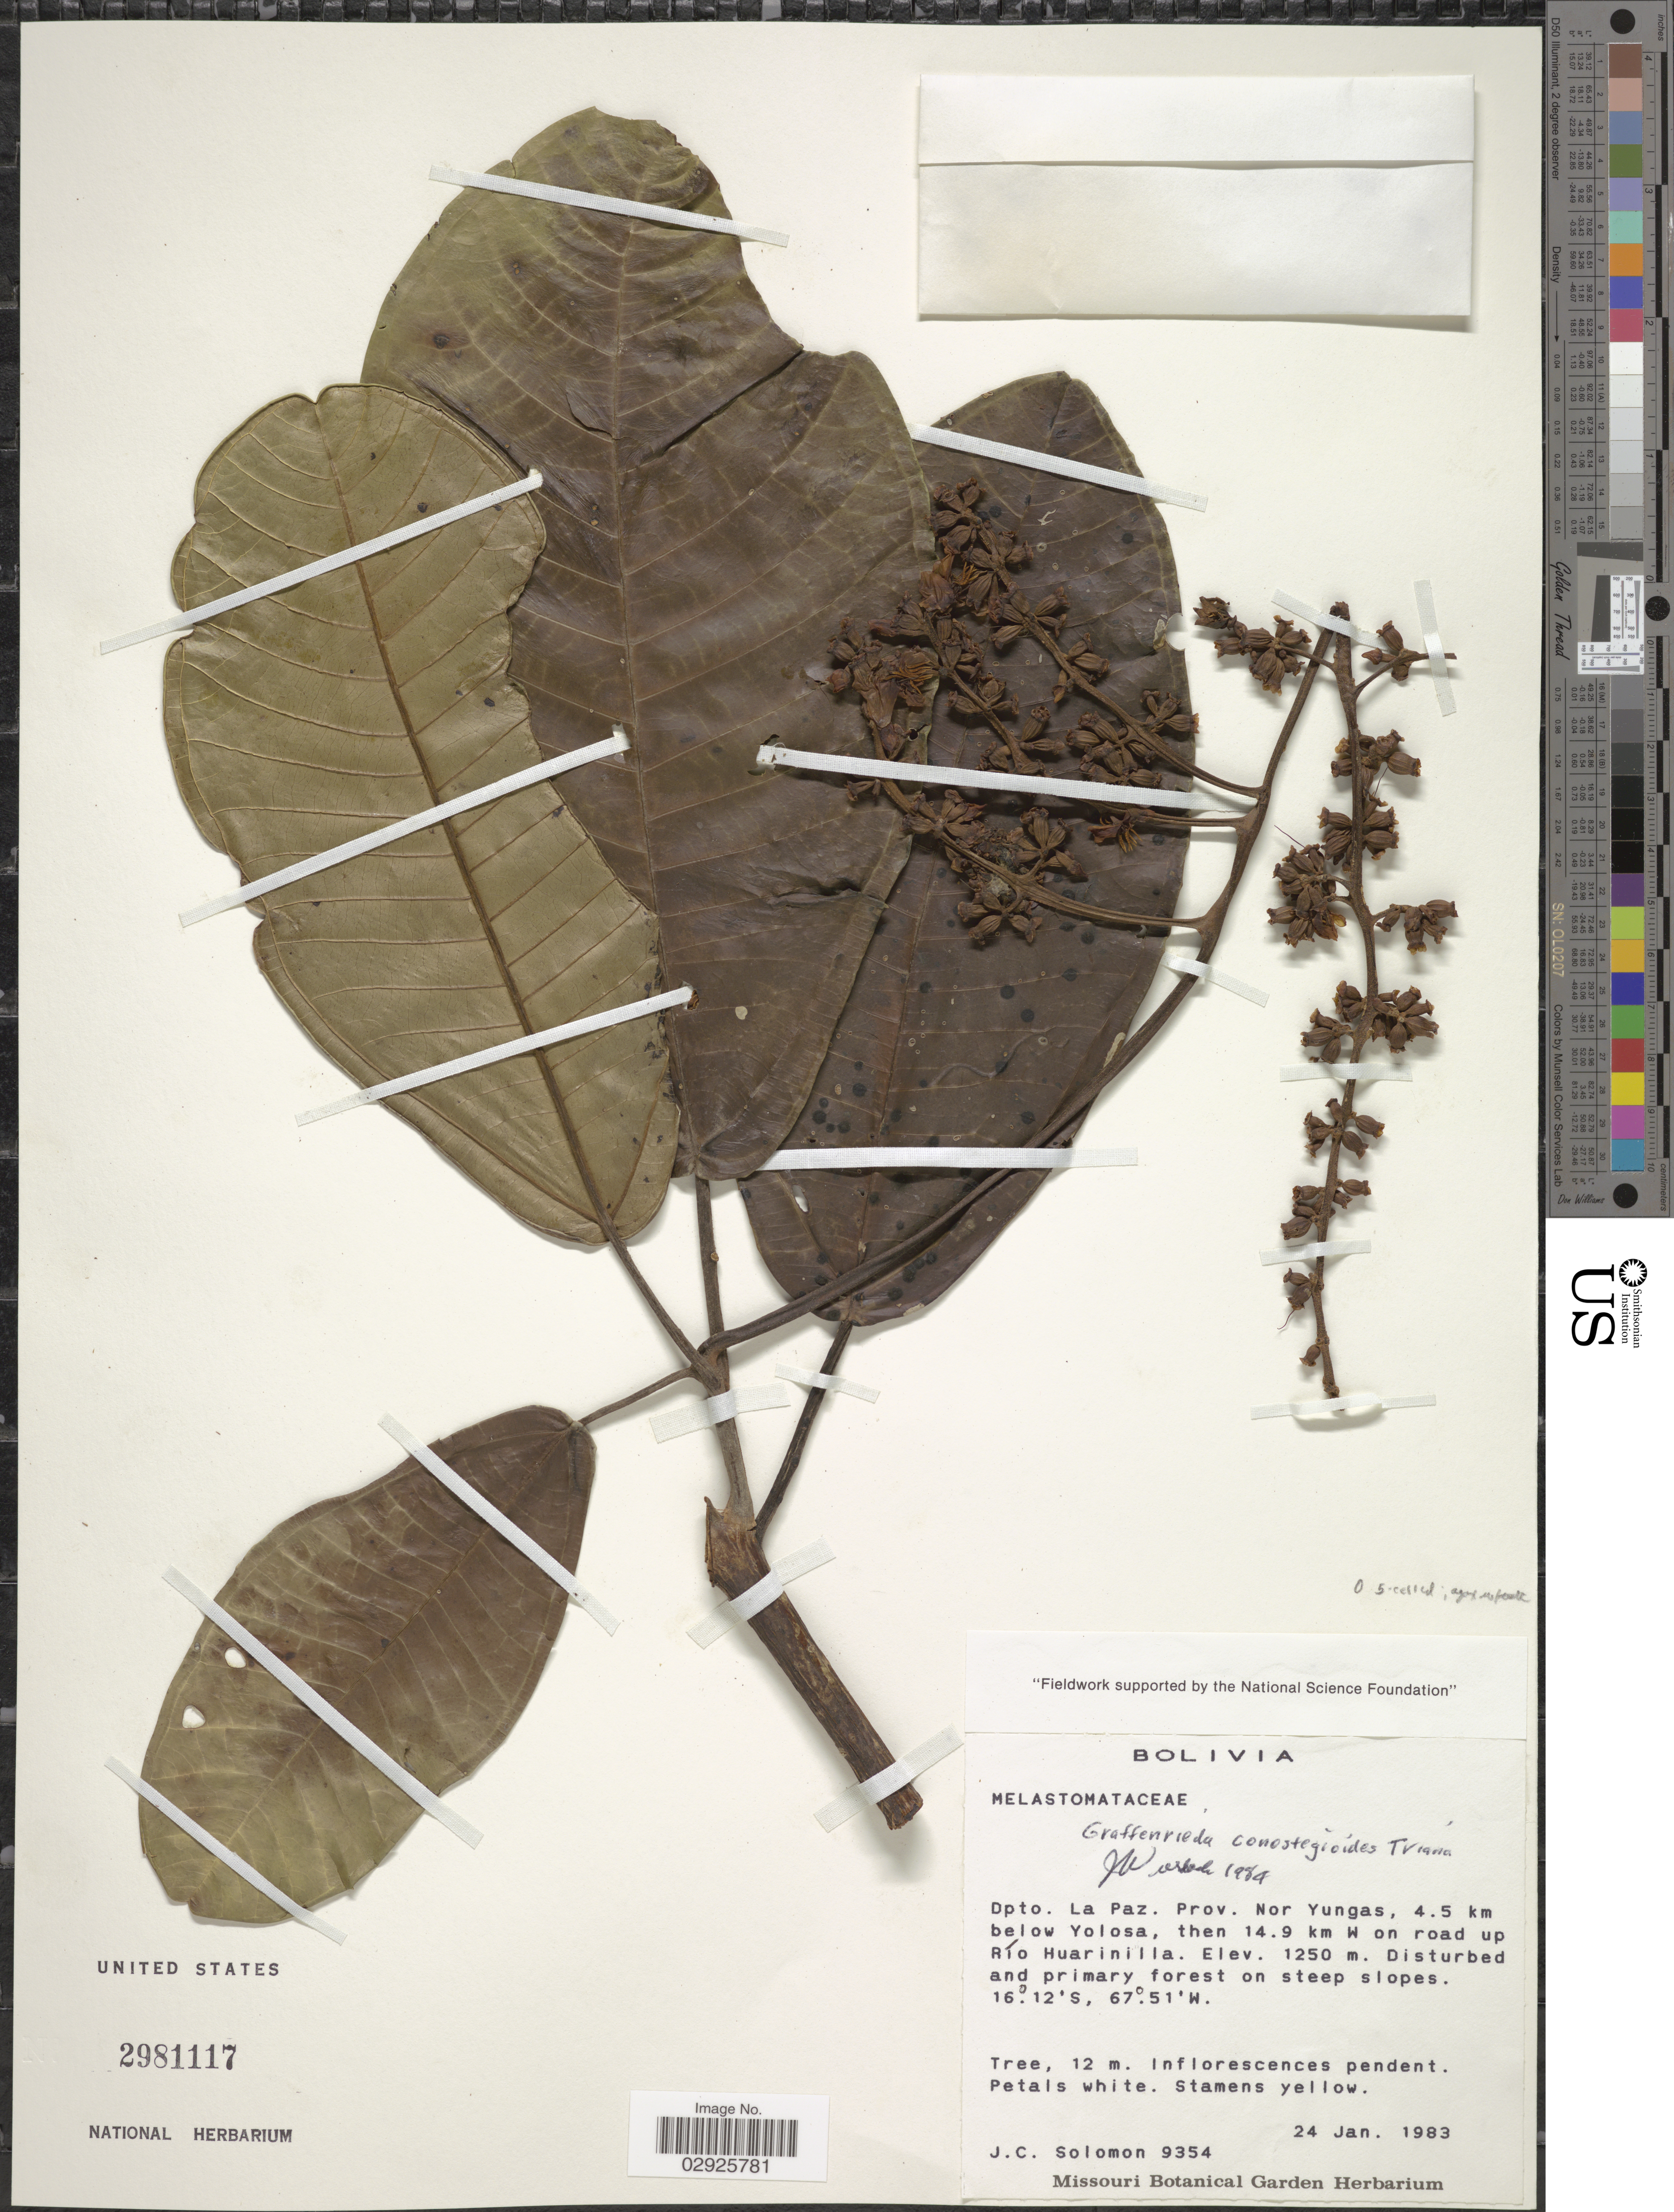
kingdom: Plantae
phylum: Tracheophyta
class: Magnoliopsida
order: Myrtales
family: Melastomataceae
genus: Graffenrieda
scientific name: Graffenrieda conostegioides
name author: Triana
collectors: J. C. Solomon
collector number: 9354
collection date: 1983-01-24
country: Bolivia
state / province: La Paz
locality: Dpto. La Paz. Prov. Nor Yungas, 4.5 km below Yolosa, then 14.9 km W on road up Río Huarinilla.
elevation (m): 1250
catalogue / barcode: US 2981117